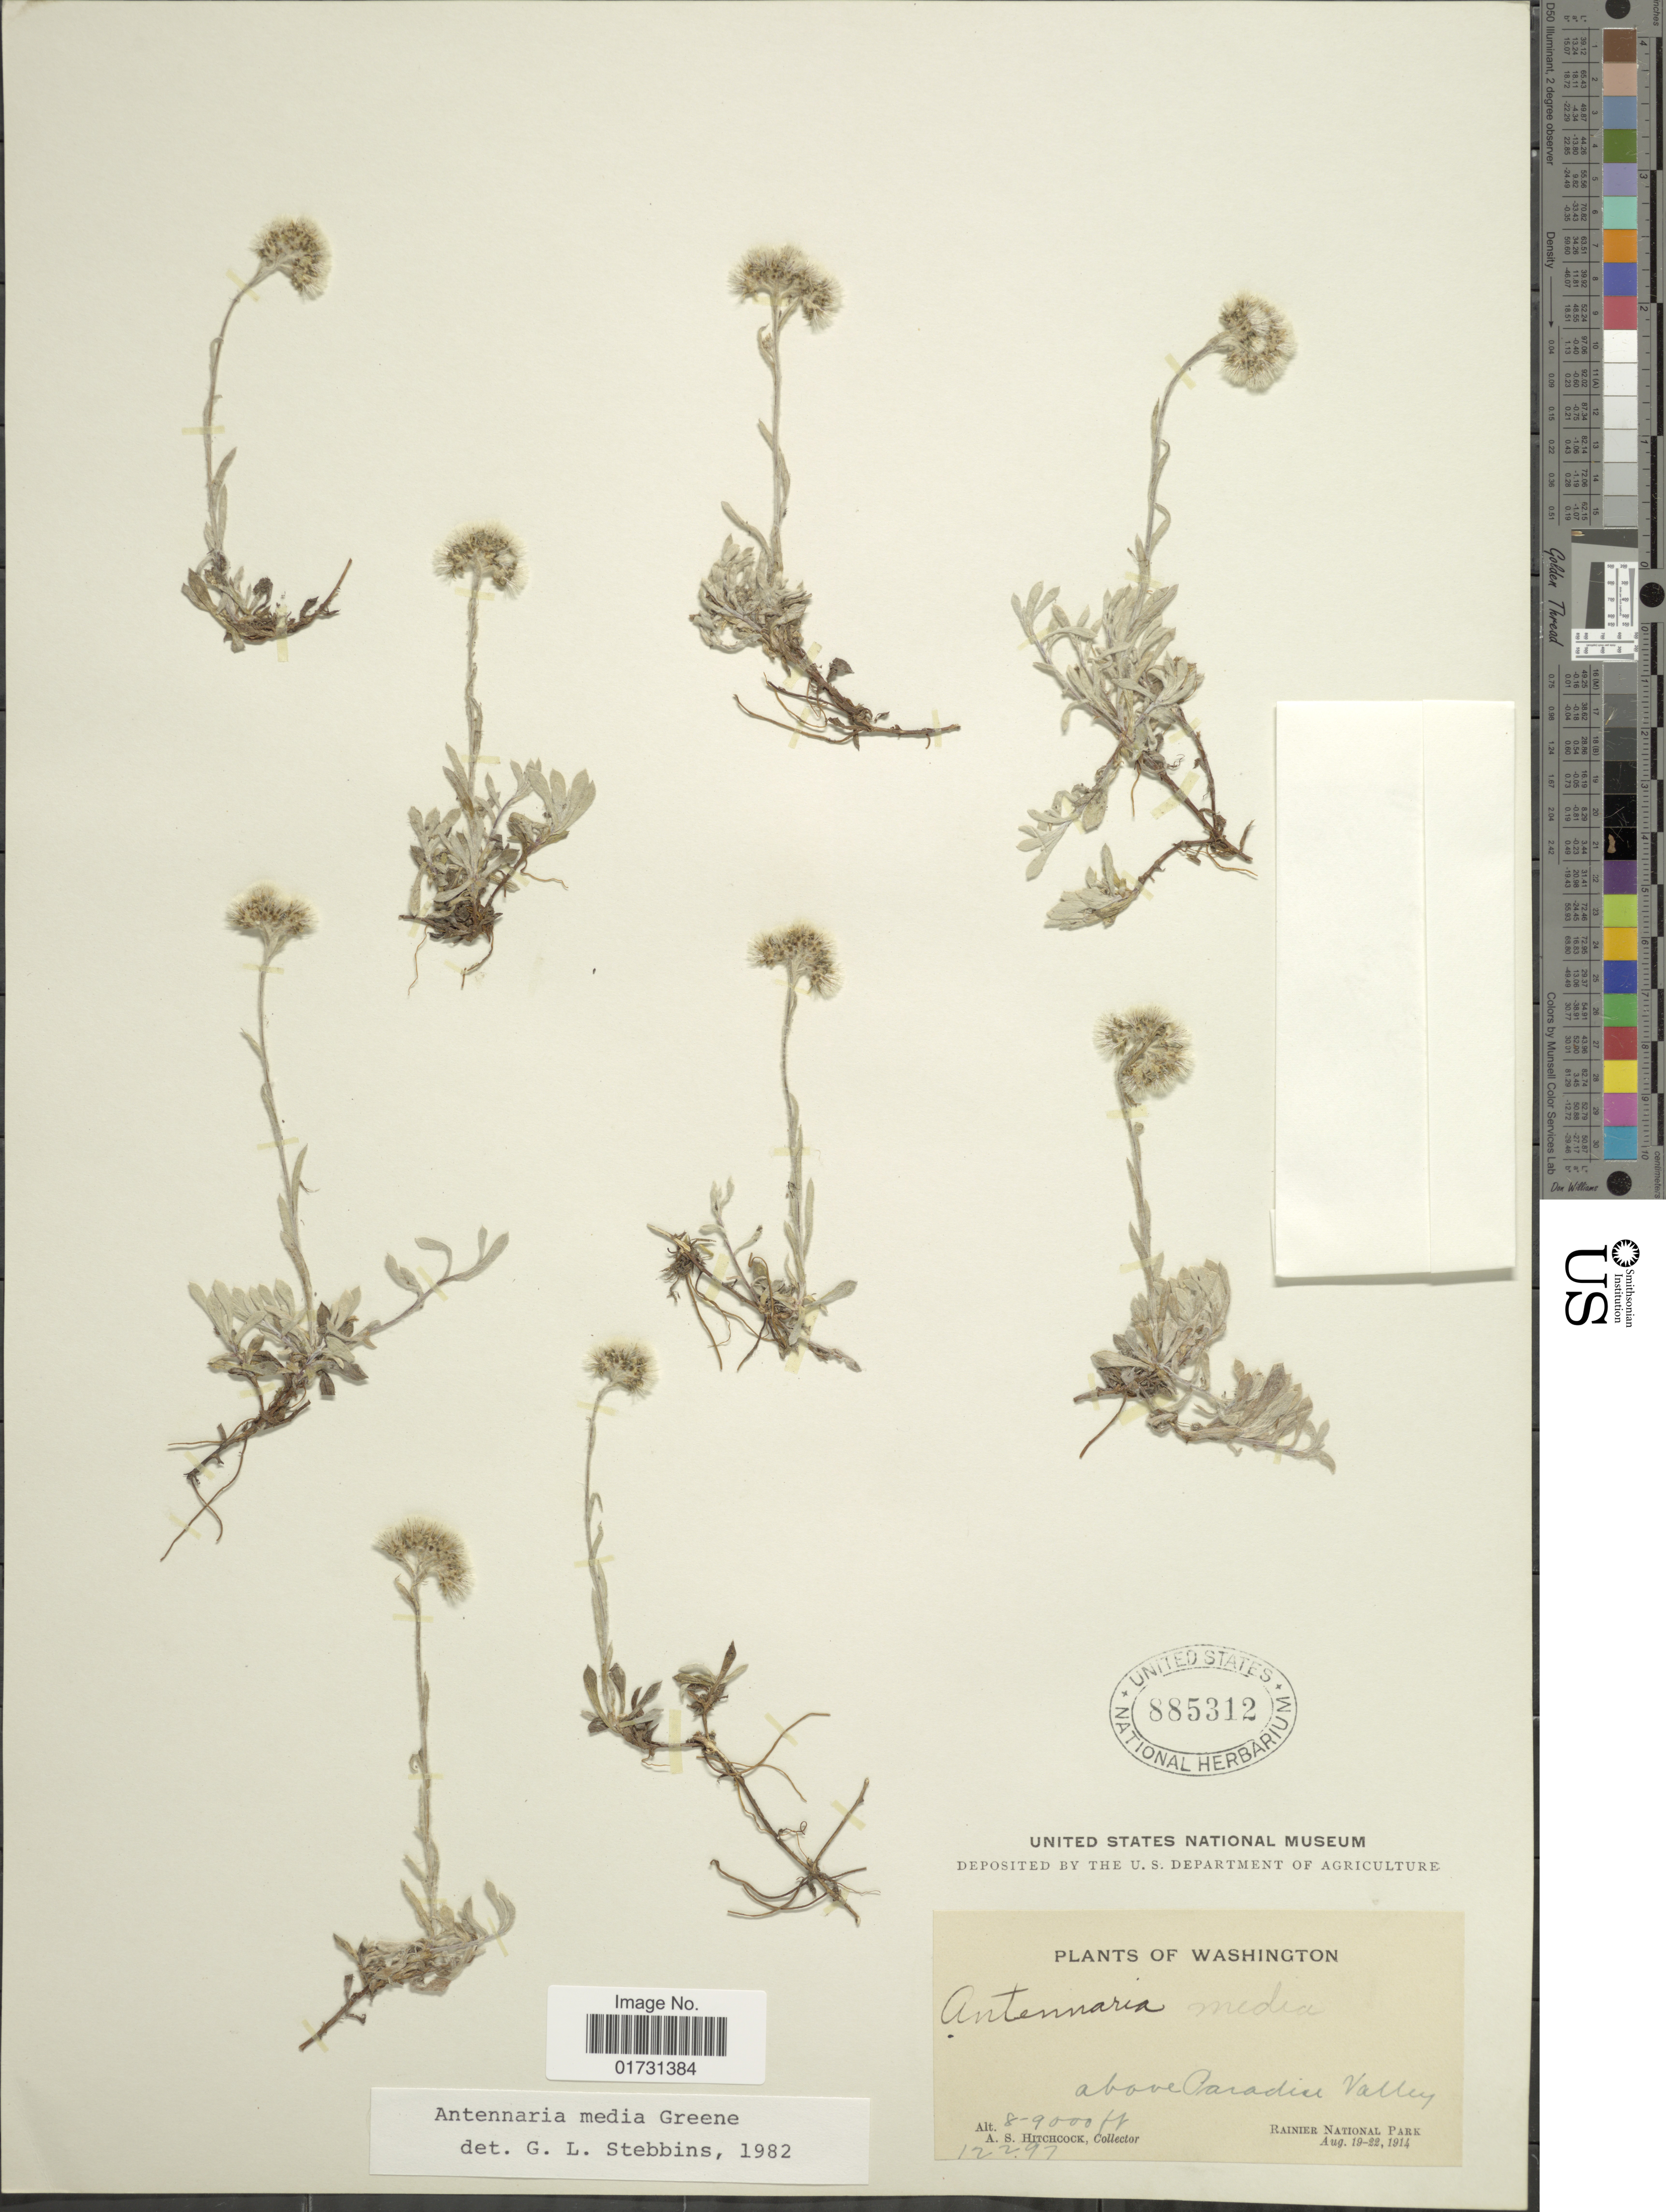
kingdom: Plantae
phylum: Tracheophyta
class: Magnoliopsida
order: Asterales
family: Asteraceae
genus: Antennaria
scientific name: Antennaria media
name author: Greene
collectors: A. S. Hitchcock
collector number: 12297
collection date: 1914-08-19/1914-08-22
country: United States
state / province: Washington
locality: Above Paradise Valley, Rainier National Park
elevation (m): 2438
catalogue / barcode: US 885312